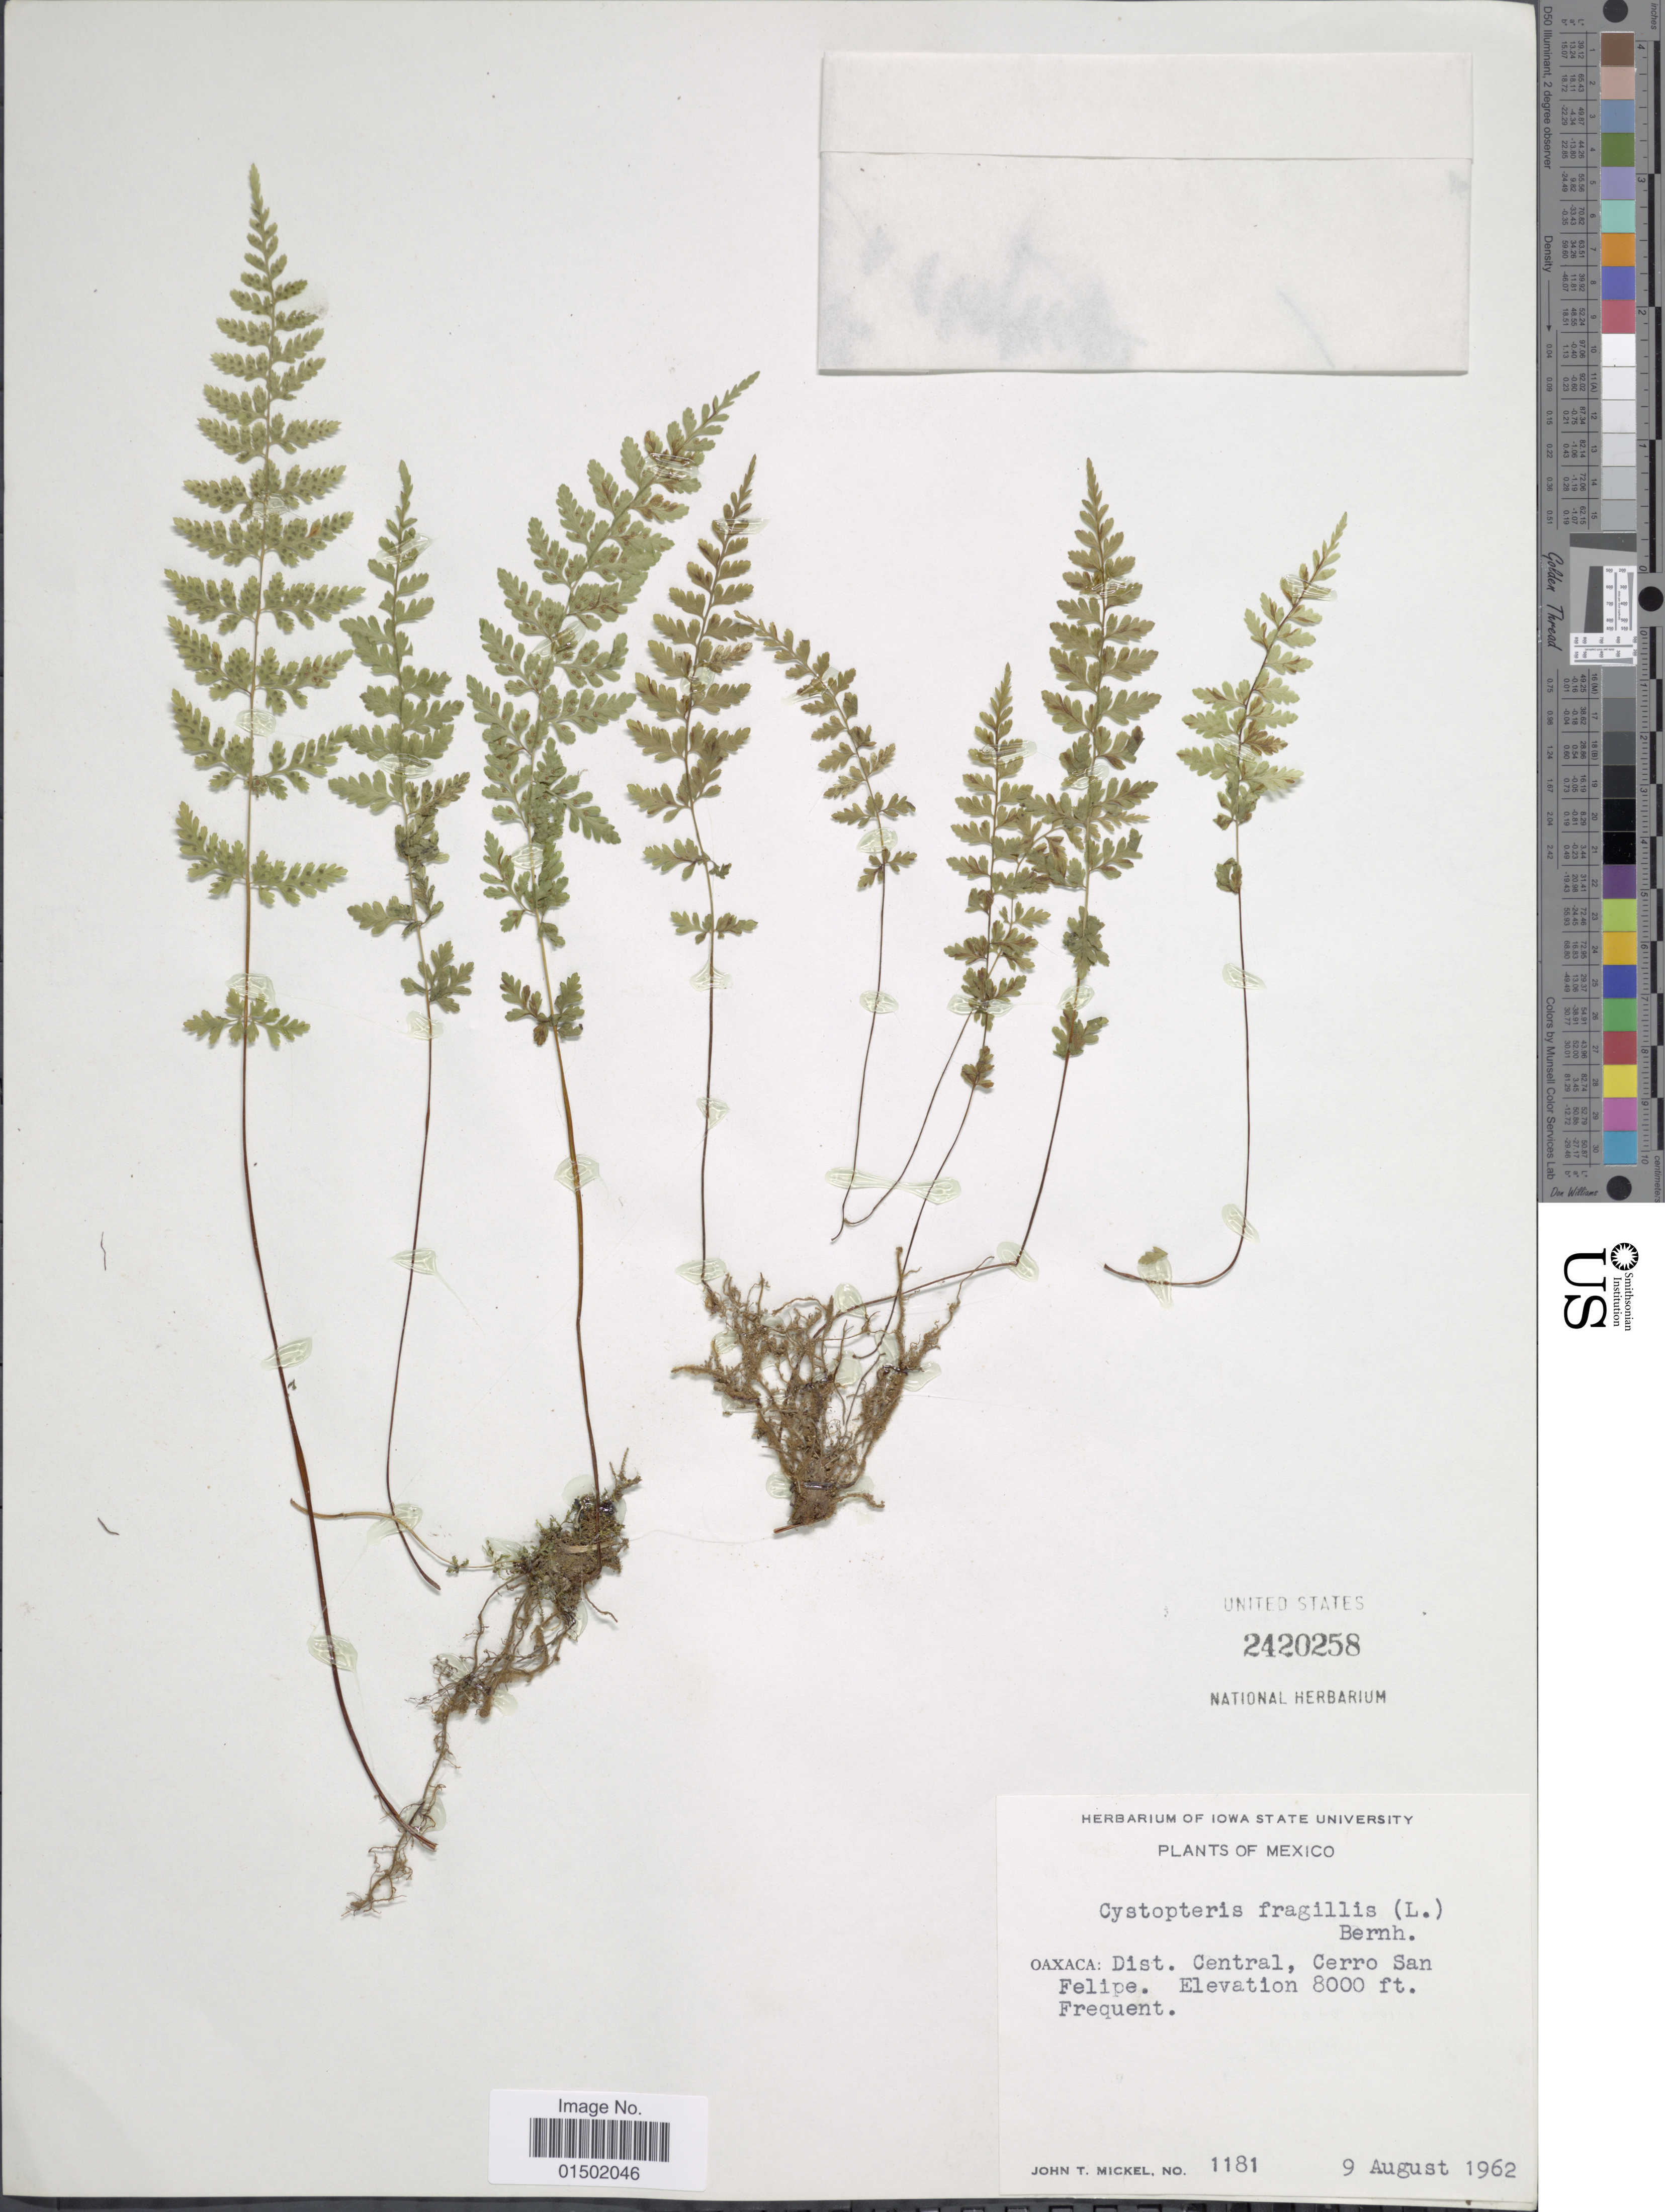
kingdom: Plantae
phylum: Tracheophyta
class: Polypodiopsida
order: Polypodiales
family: Cystopteridaceae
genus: Cystopteris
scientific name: Cystopteris fragilis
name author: (L.) Bernh.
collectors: J. T. Mickel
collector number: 1181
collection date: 1962-08-09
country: Mexico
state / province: Oaxaca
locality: Dist. Central, Cerro San Felipe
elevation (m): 2438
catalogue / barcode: US 2420258